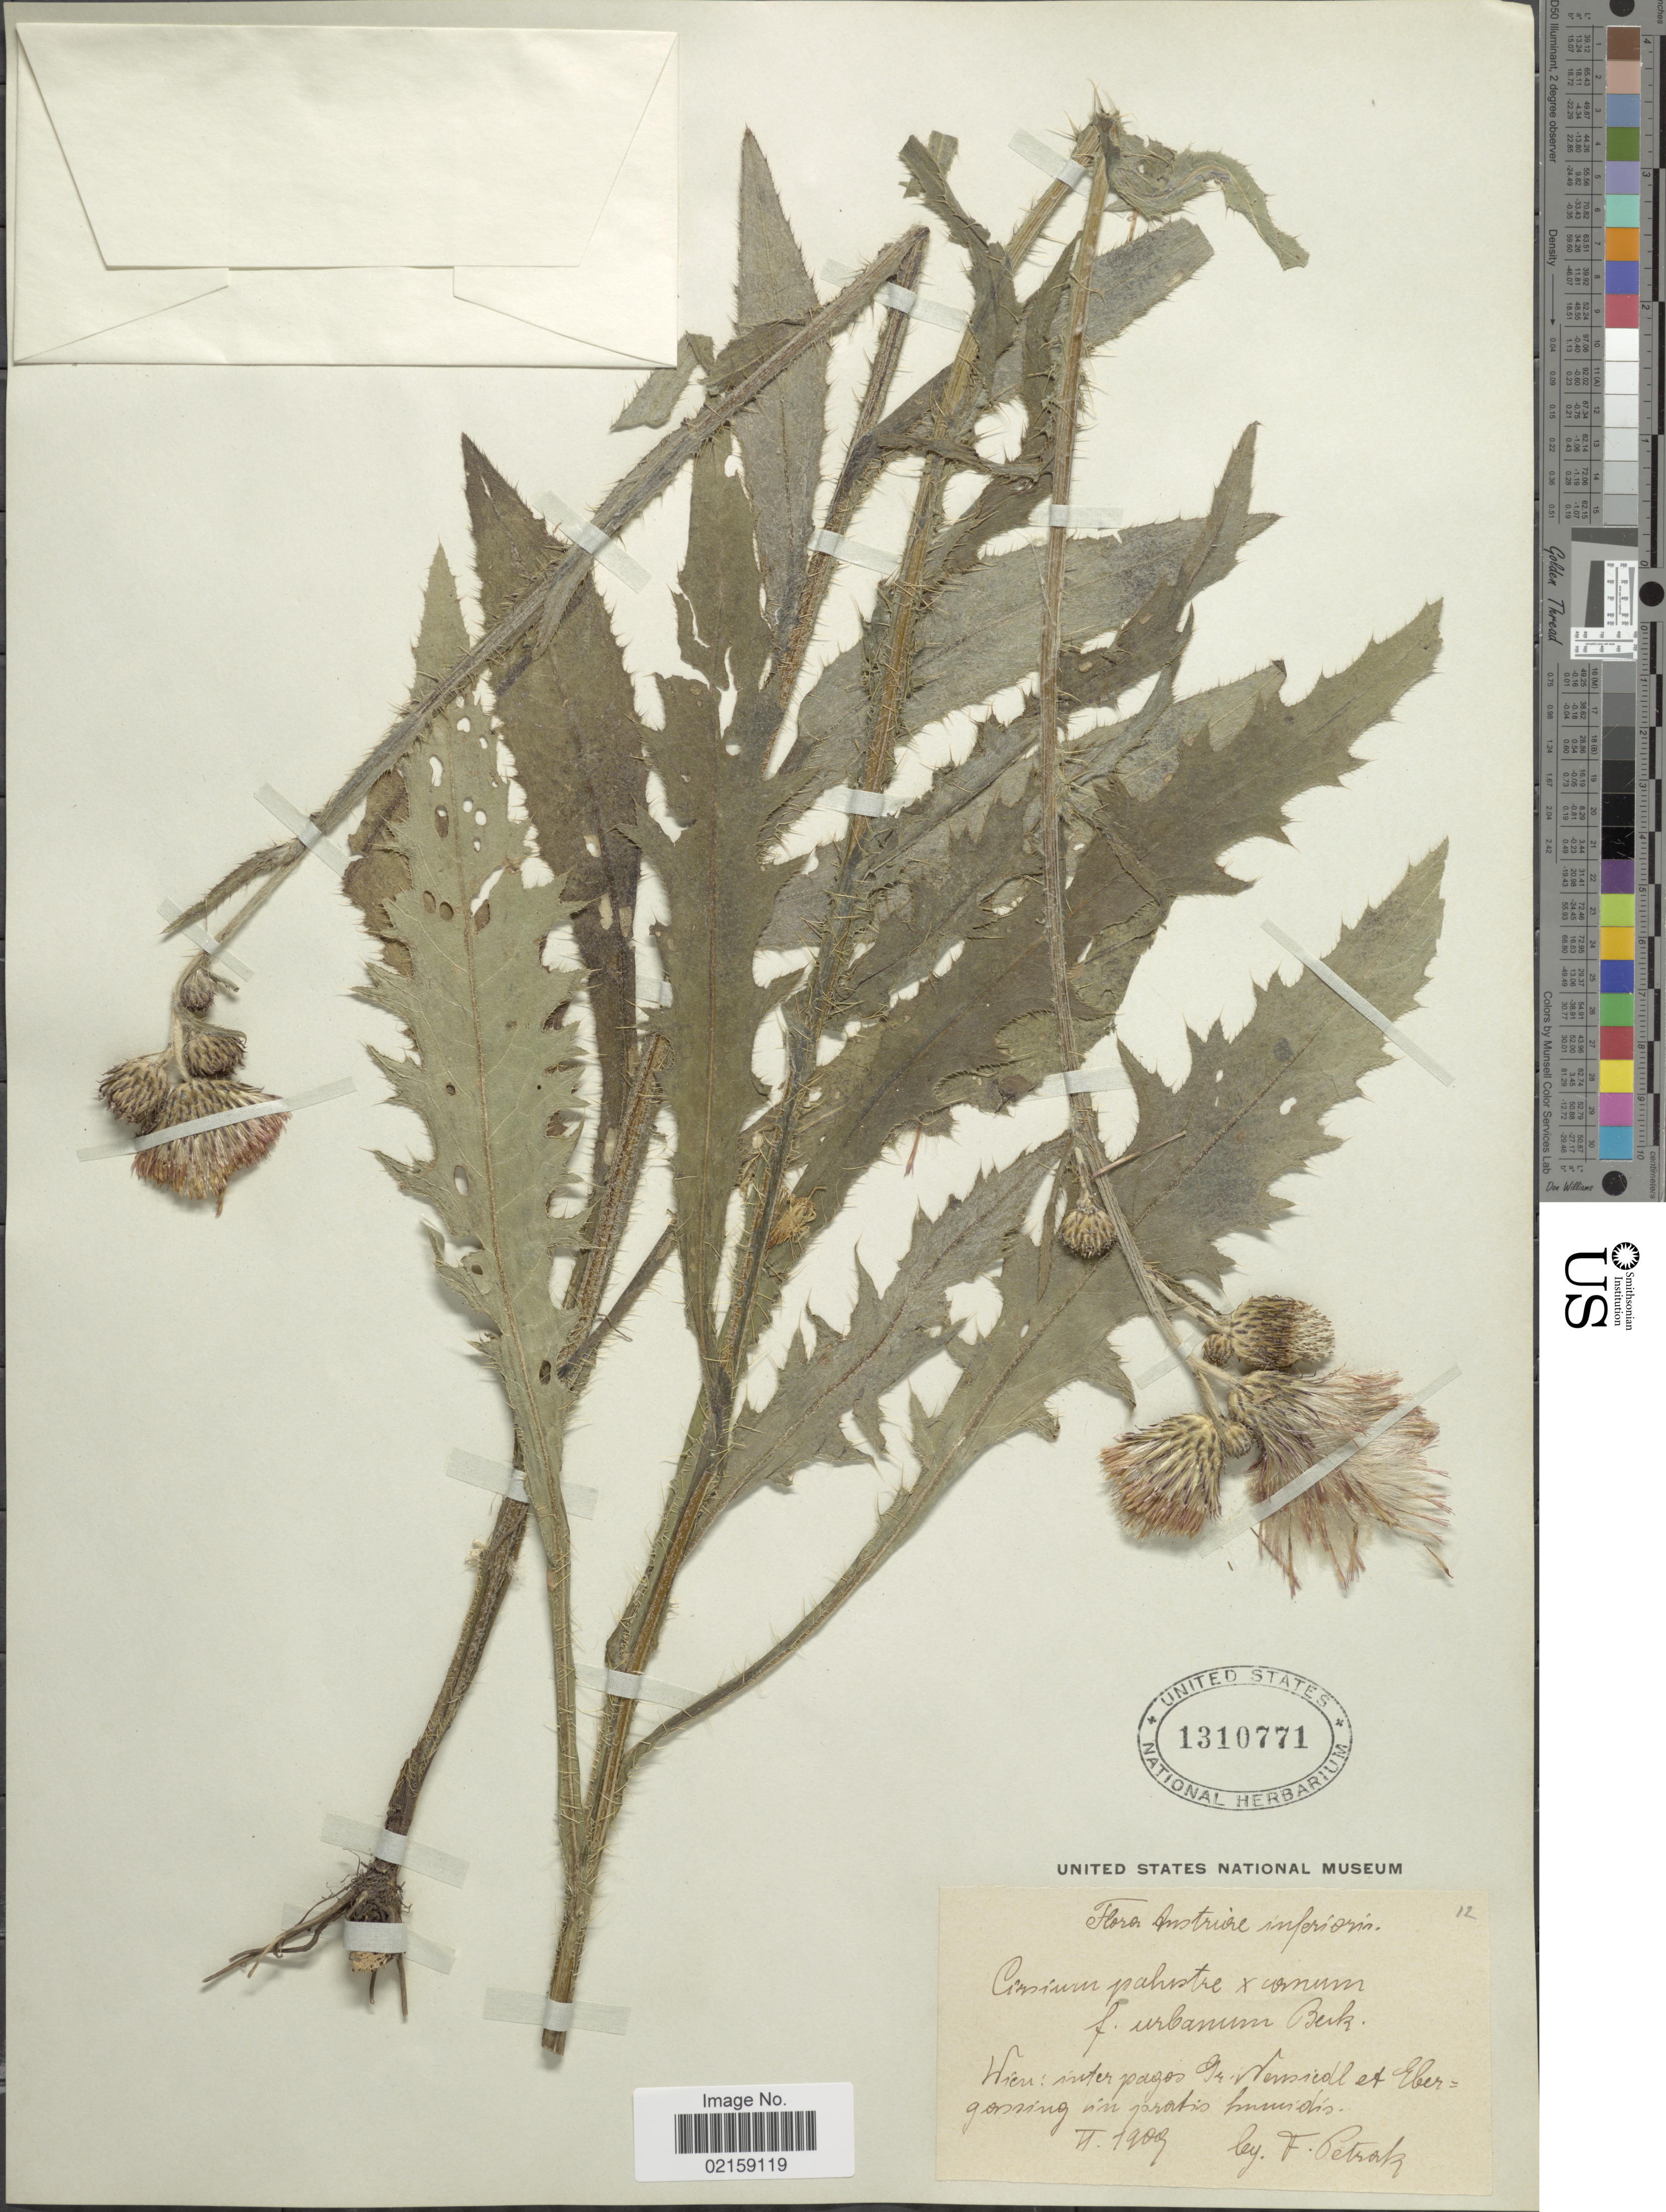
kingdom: Plantae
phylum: Tracheophyta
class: Magnoliopsida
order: Asterales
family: Asteraceae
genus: Cirsium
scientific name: Cirsium palustre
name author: (L.) Coss. ex Scop.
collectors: F. Petrak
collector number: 12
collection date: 1909-02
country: Austria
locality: Austria inferioria, Wien: inter pagis Gr. Wensiedl et Eber + gorssing in pratis humidis. [interpreted]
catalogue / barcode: US 1310771